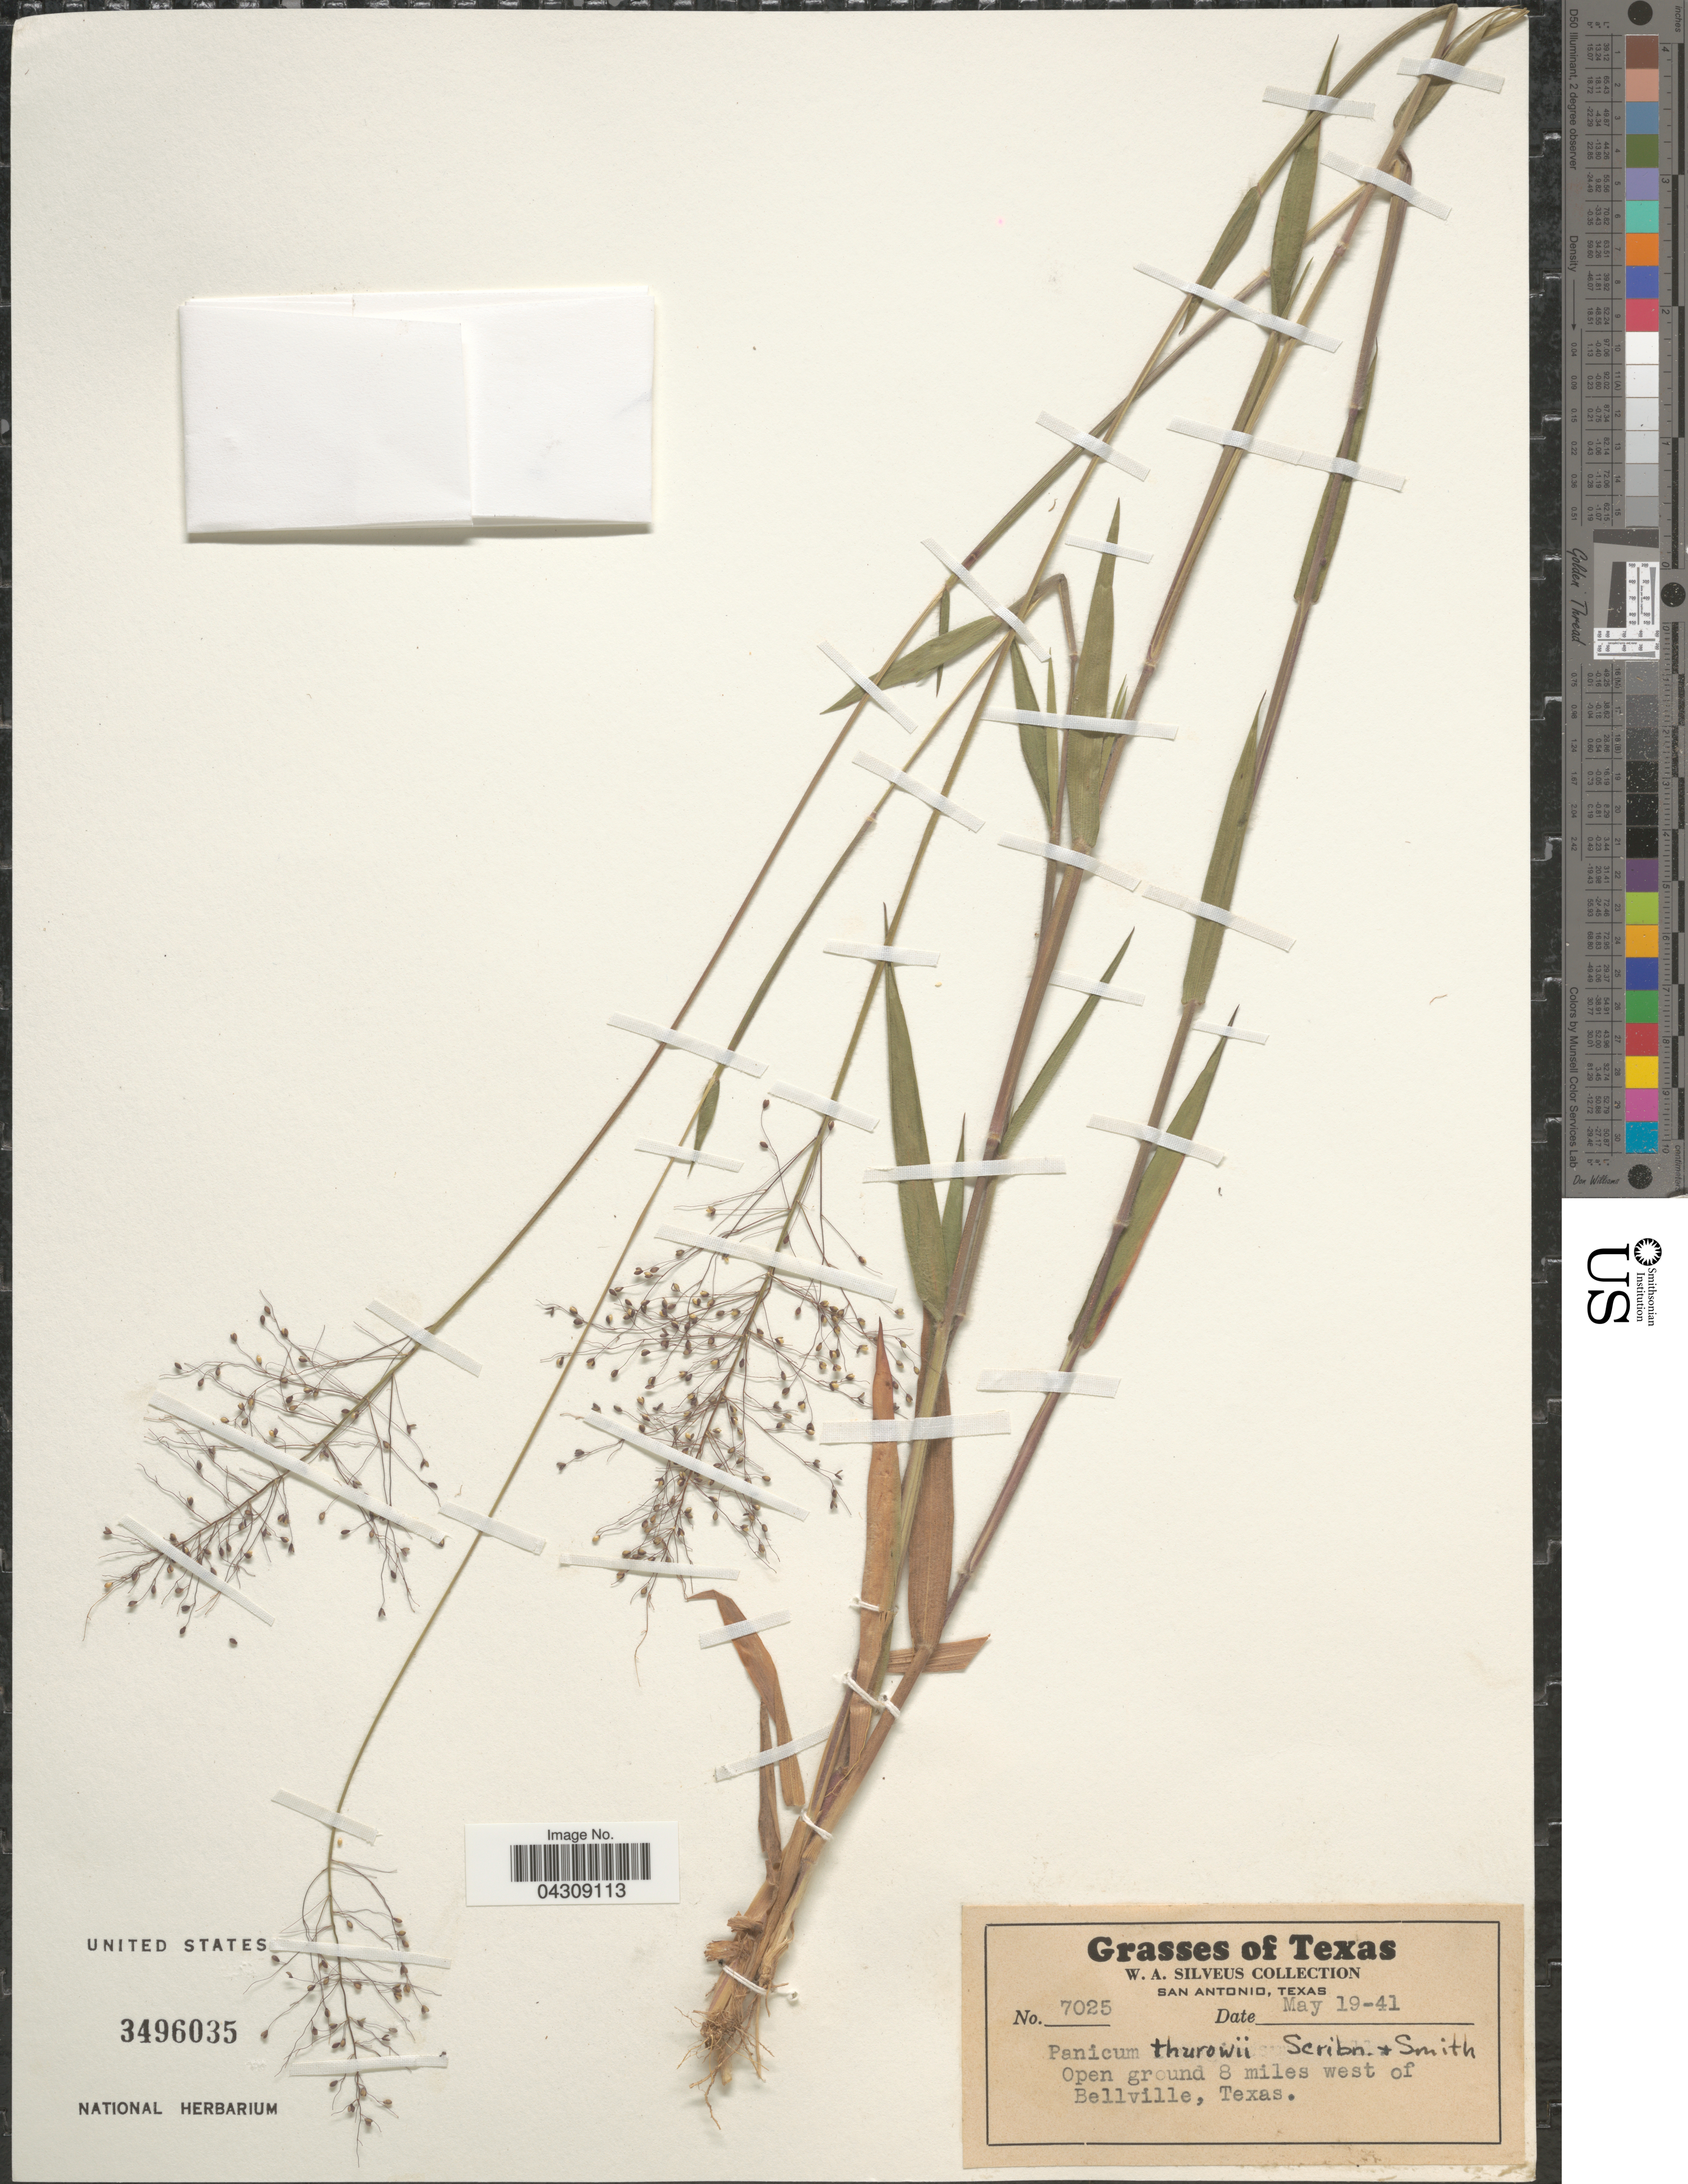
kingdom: Plantae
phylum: Tracheophyta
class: Liliopsida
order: Poales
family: Poaceae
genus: Dichanthelium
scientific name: Dichanthelium acuminatum var. acuminatum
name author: (Sw.) Gould & C.A. Clark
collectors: W. Silveus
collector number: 7025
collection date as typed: Transcribed d/m/y: 19/5/41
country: United States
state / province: Texas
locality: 8 miles west of Bellville.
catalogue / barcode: US 3496035